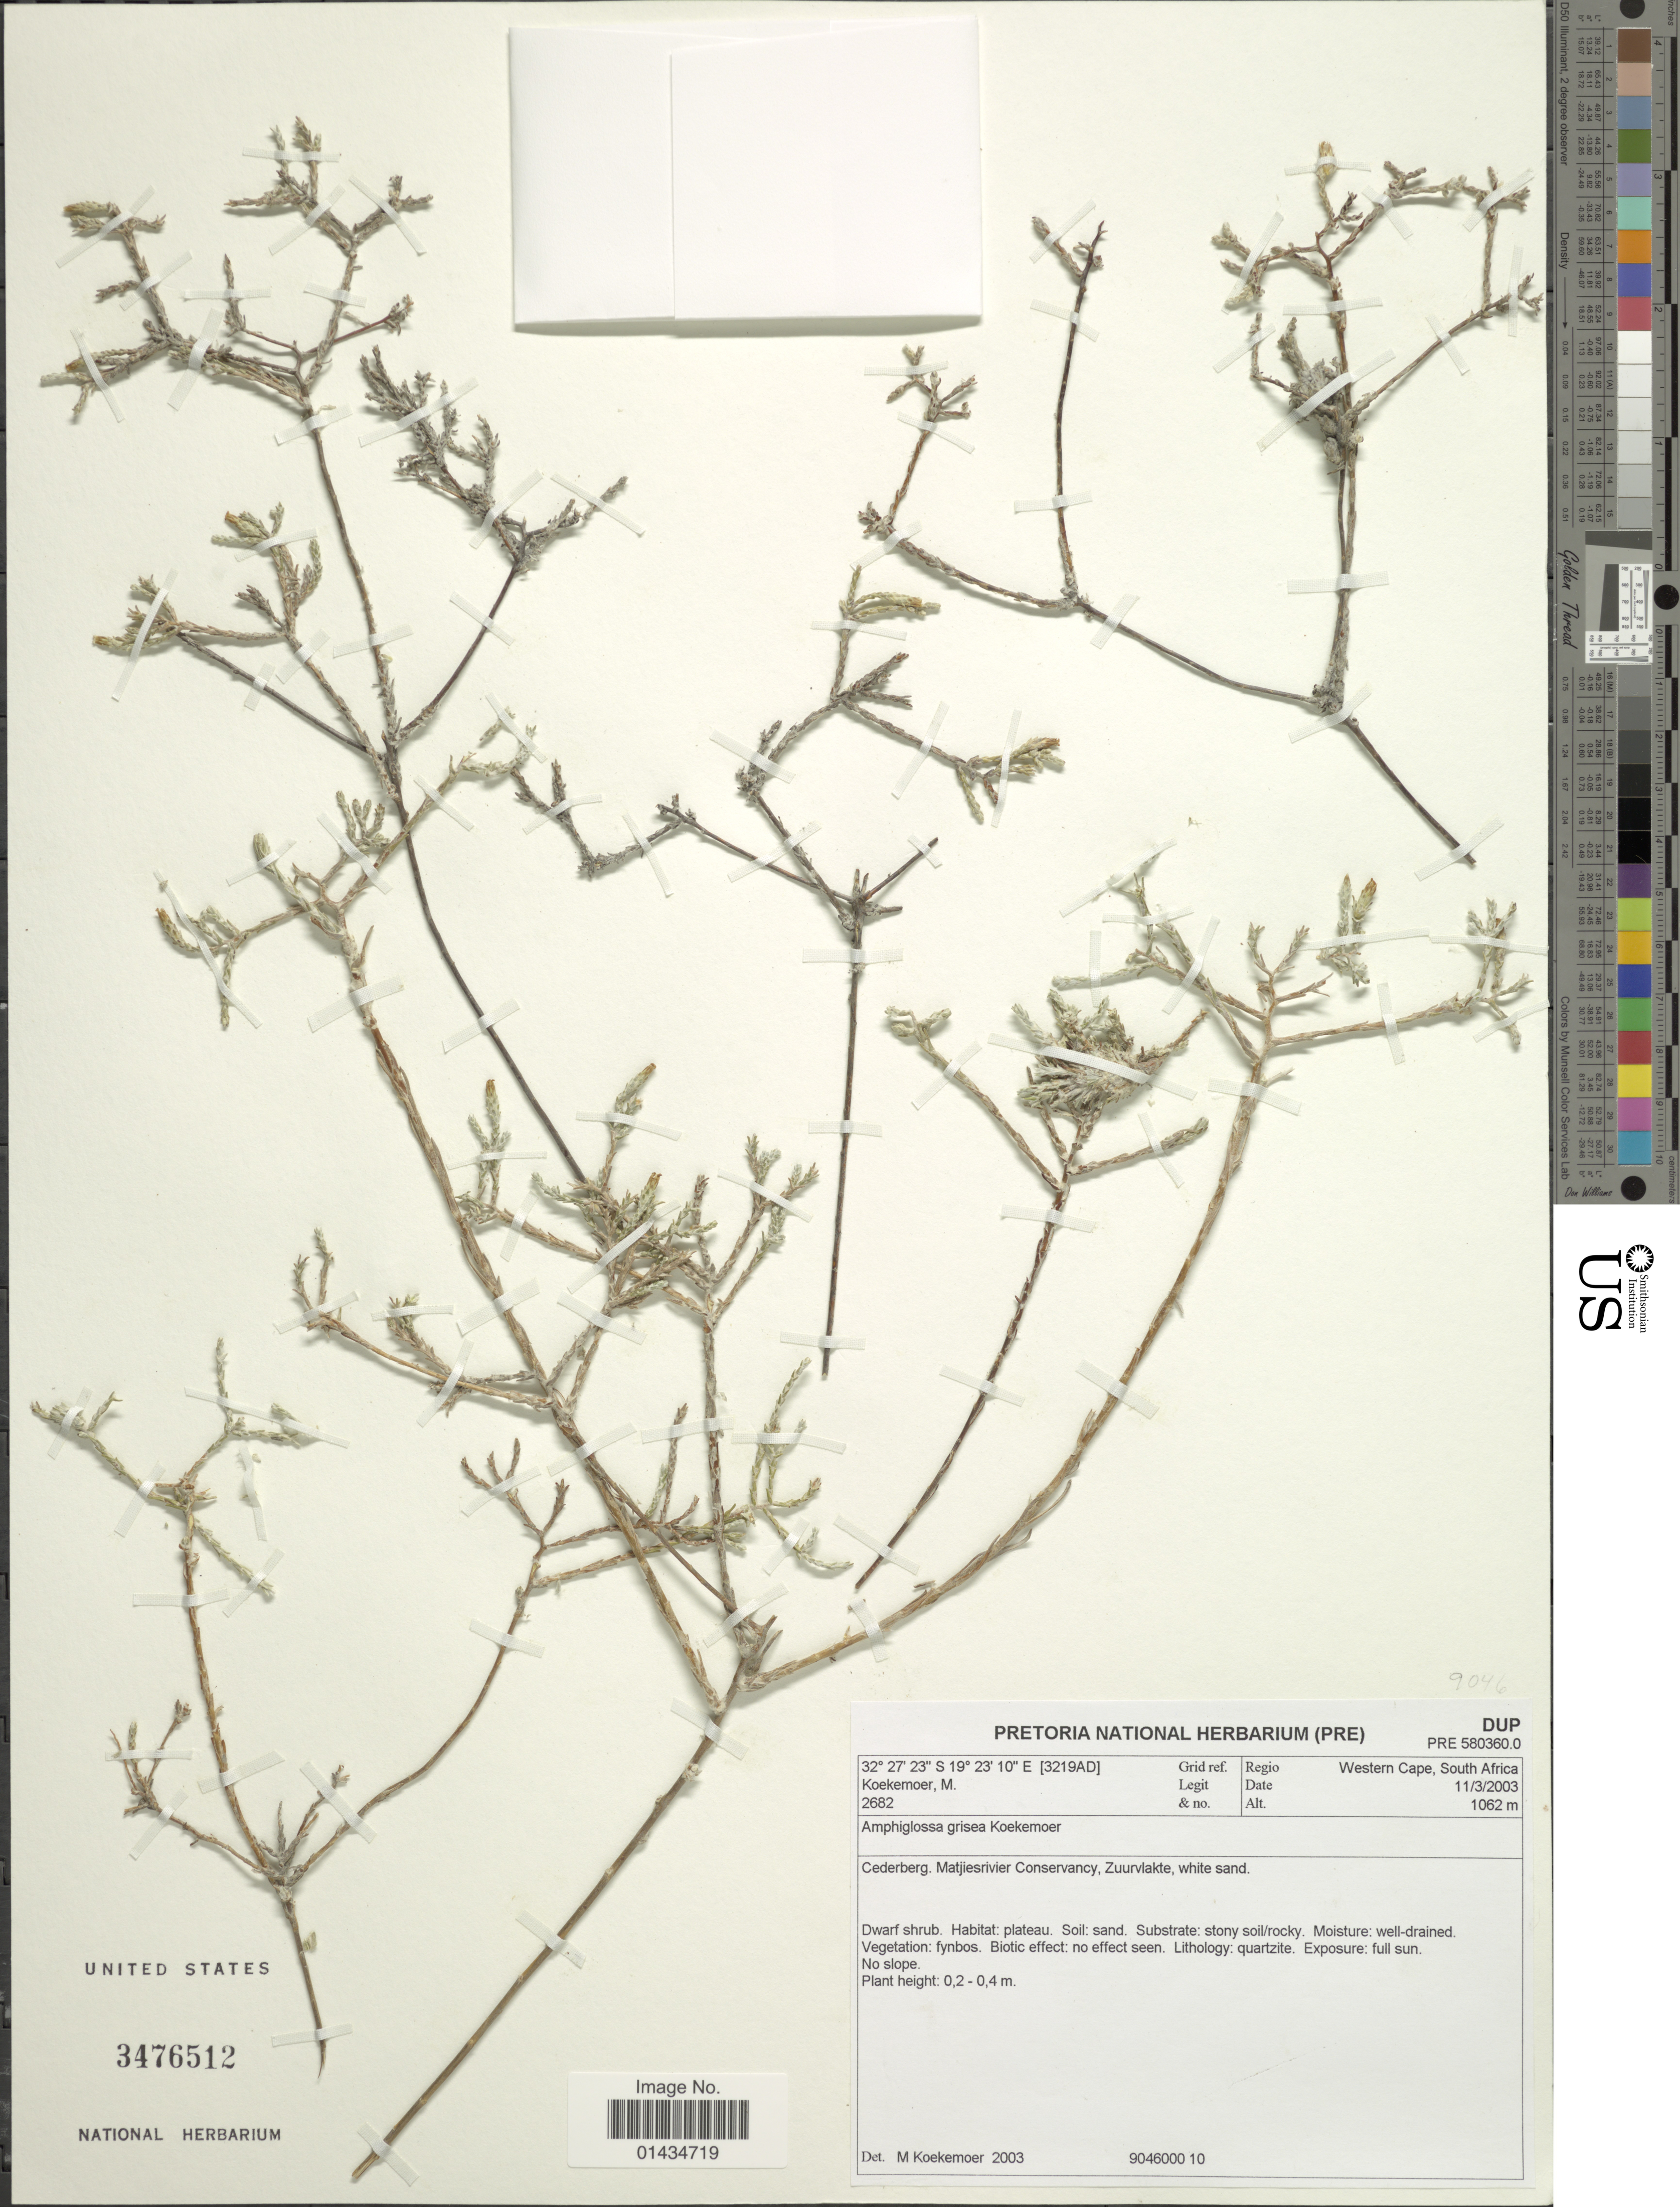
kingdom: Plantae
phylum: Tracheophyta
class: Magnoliopsida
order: Asterales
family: Asteraceae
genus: Amphiglossa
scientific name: Amphiglossa grisea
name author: Koek.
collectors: M. Koekemoer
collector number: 2682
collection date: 2003-03-11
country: South Africa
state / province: Western Cape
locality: Caderberg, Matjiesriver Conservacy, Zuurvlakte, white sand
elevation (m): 1062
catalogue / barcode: US 3476512